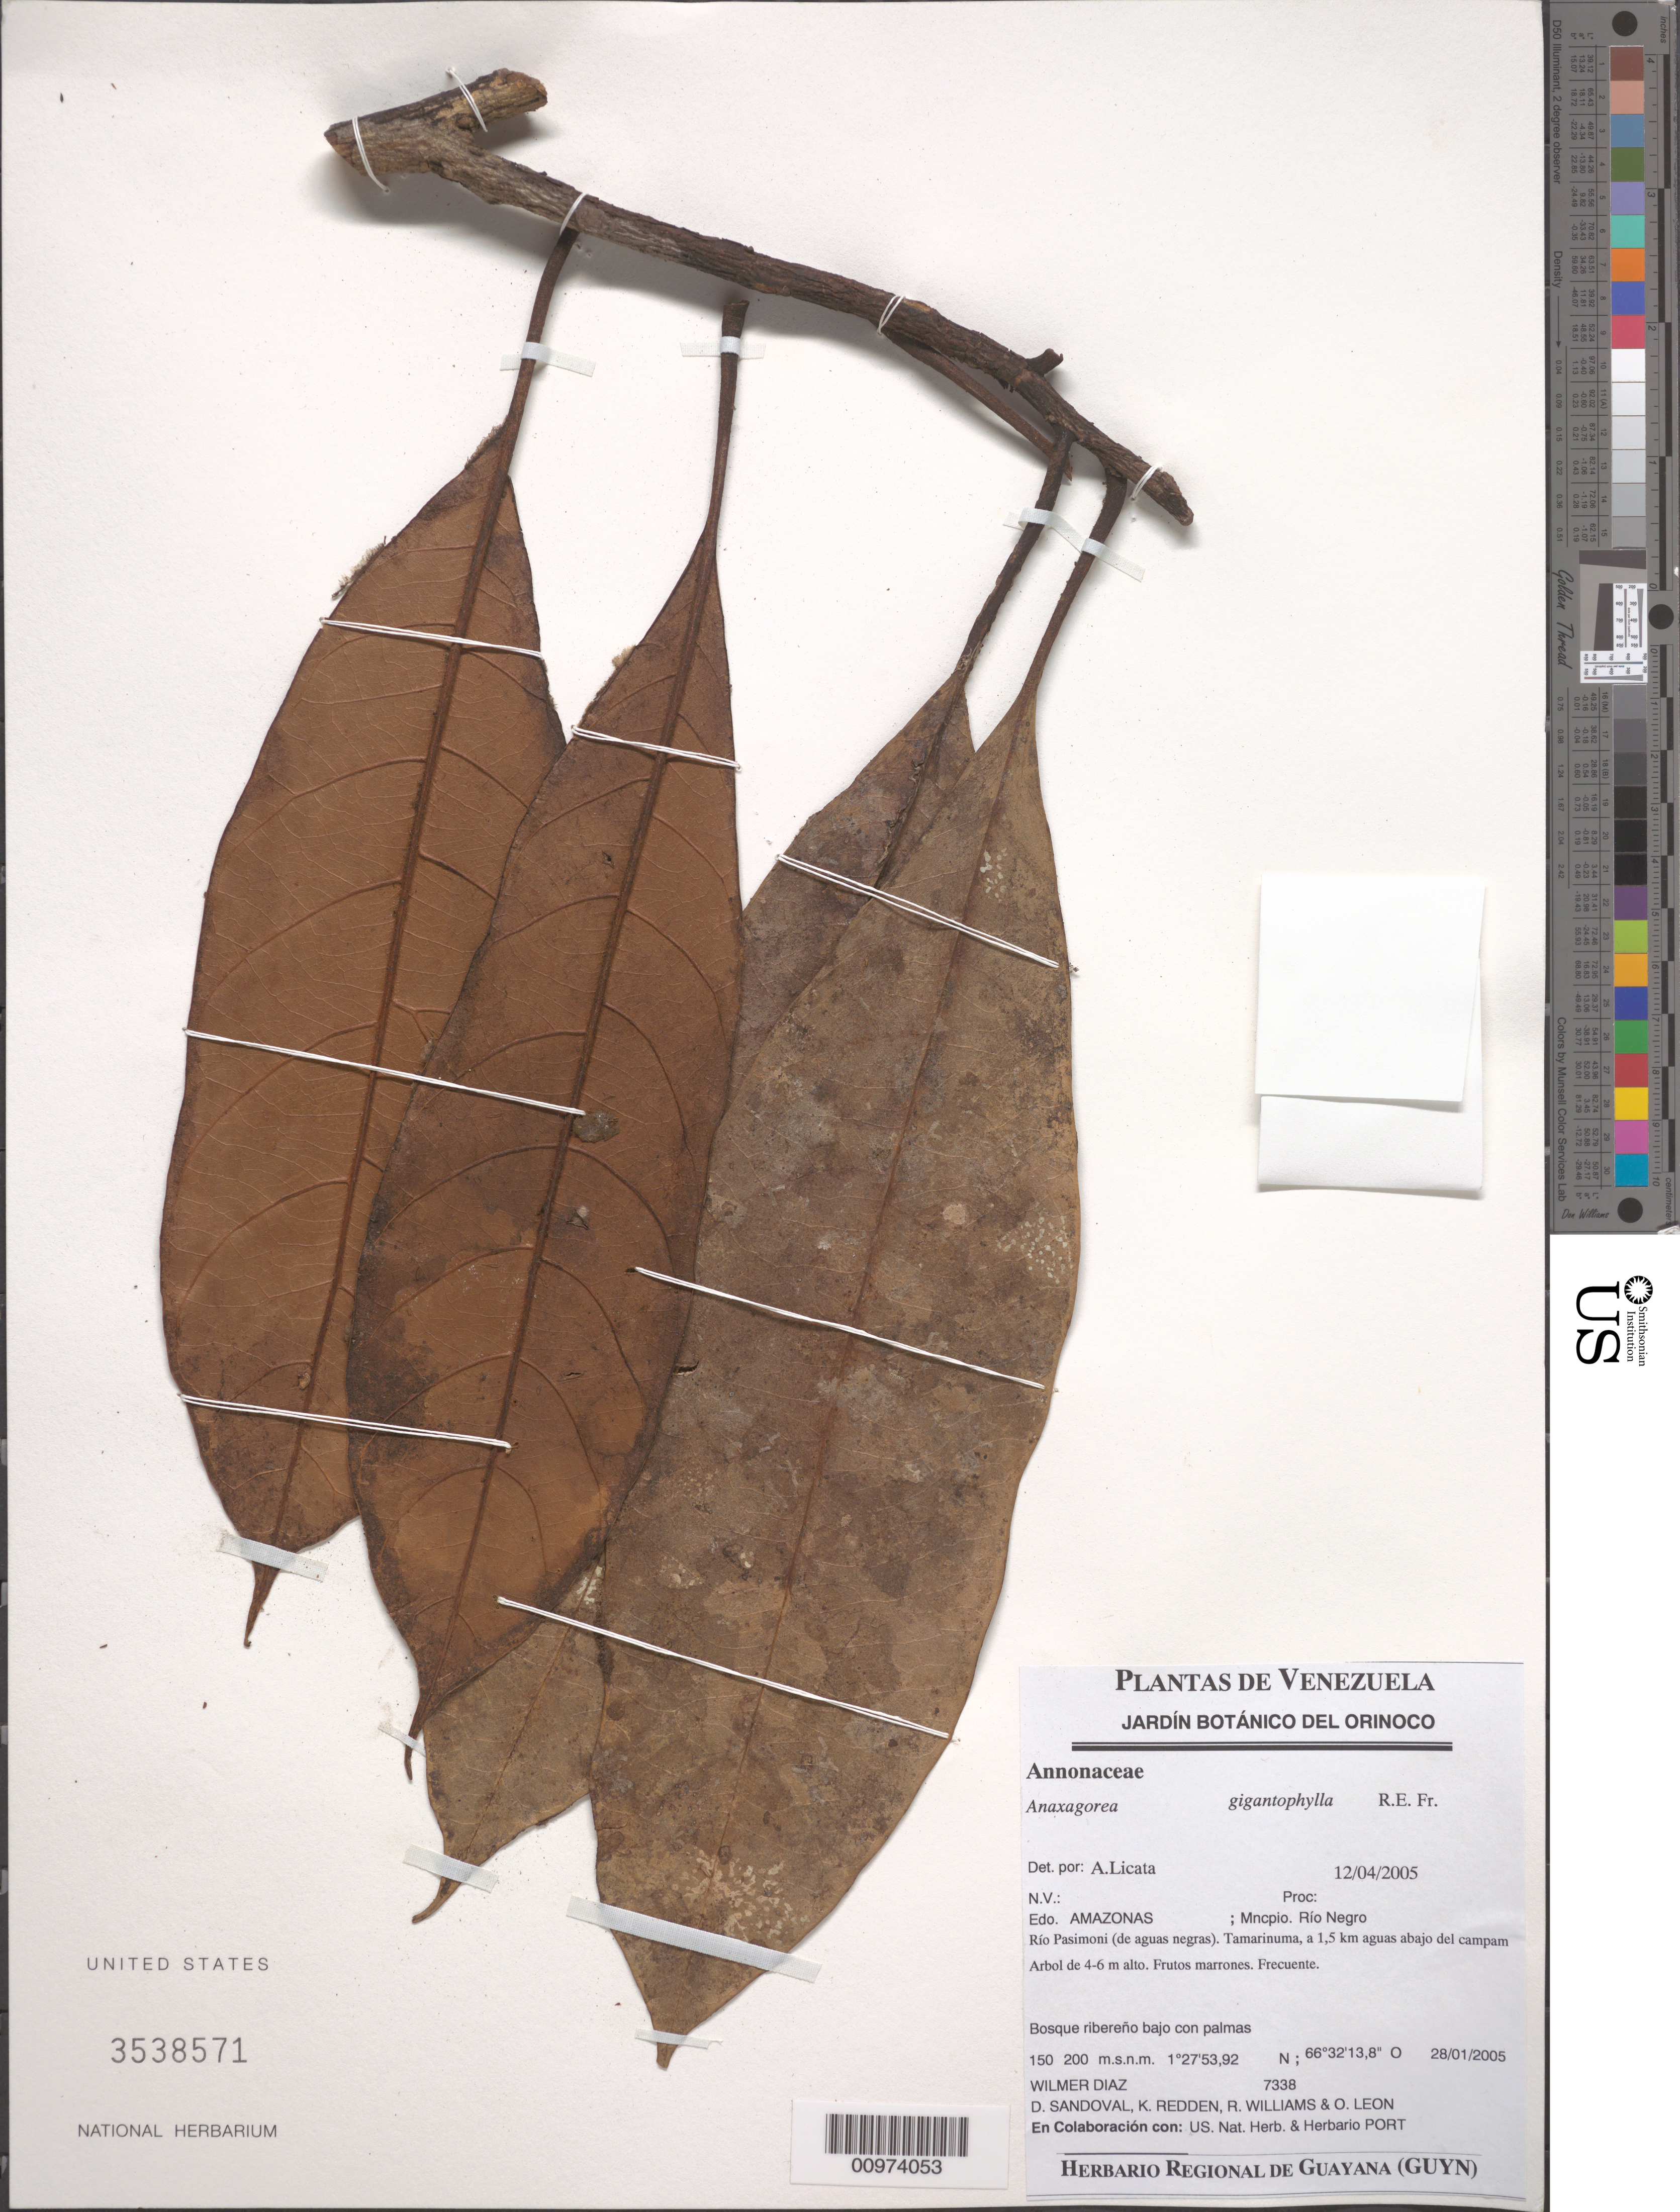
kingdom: Plantae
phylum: Tracheophyta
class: Magnoliopsida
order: Magnoliales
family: Annonaceae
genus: Anaxagorea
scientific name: Anaxagorea gigantophylla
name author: R.E. Fr.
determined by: Licata, A., (PORT), Univ. Nac. Exp. de los Llanos Ezequiel Zamora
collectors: W. Díaz P., D. Sandoval, K. M. Redden, R. Williams & O. León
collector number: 7338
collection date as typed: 28-Jan-05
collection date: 2005-01-28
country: Venezuela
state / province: Amazonas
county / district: Río Negro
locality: Río Pasimoni, Tamarinuma, 1.5 km aguas abajo del campamento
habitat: Bosque ribereño bajo con palmas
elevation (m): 150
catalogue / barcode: US 3538571